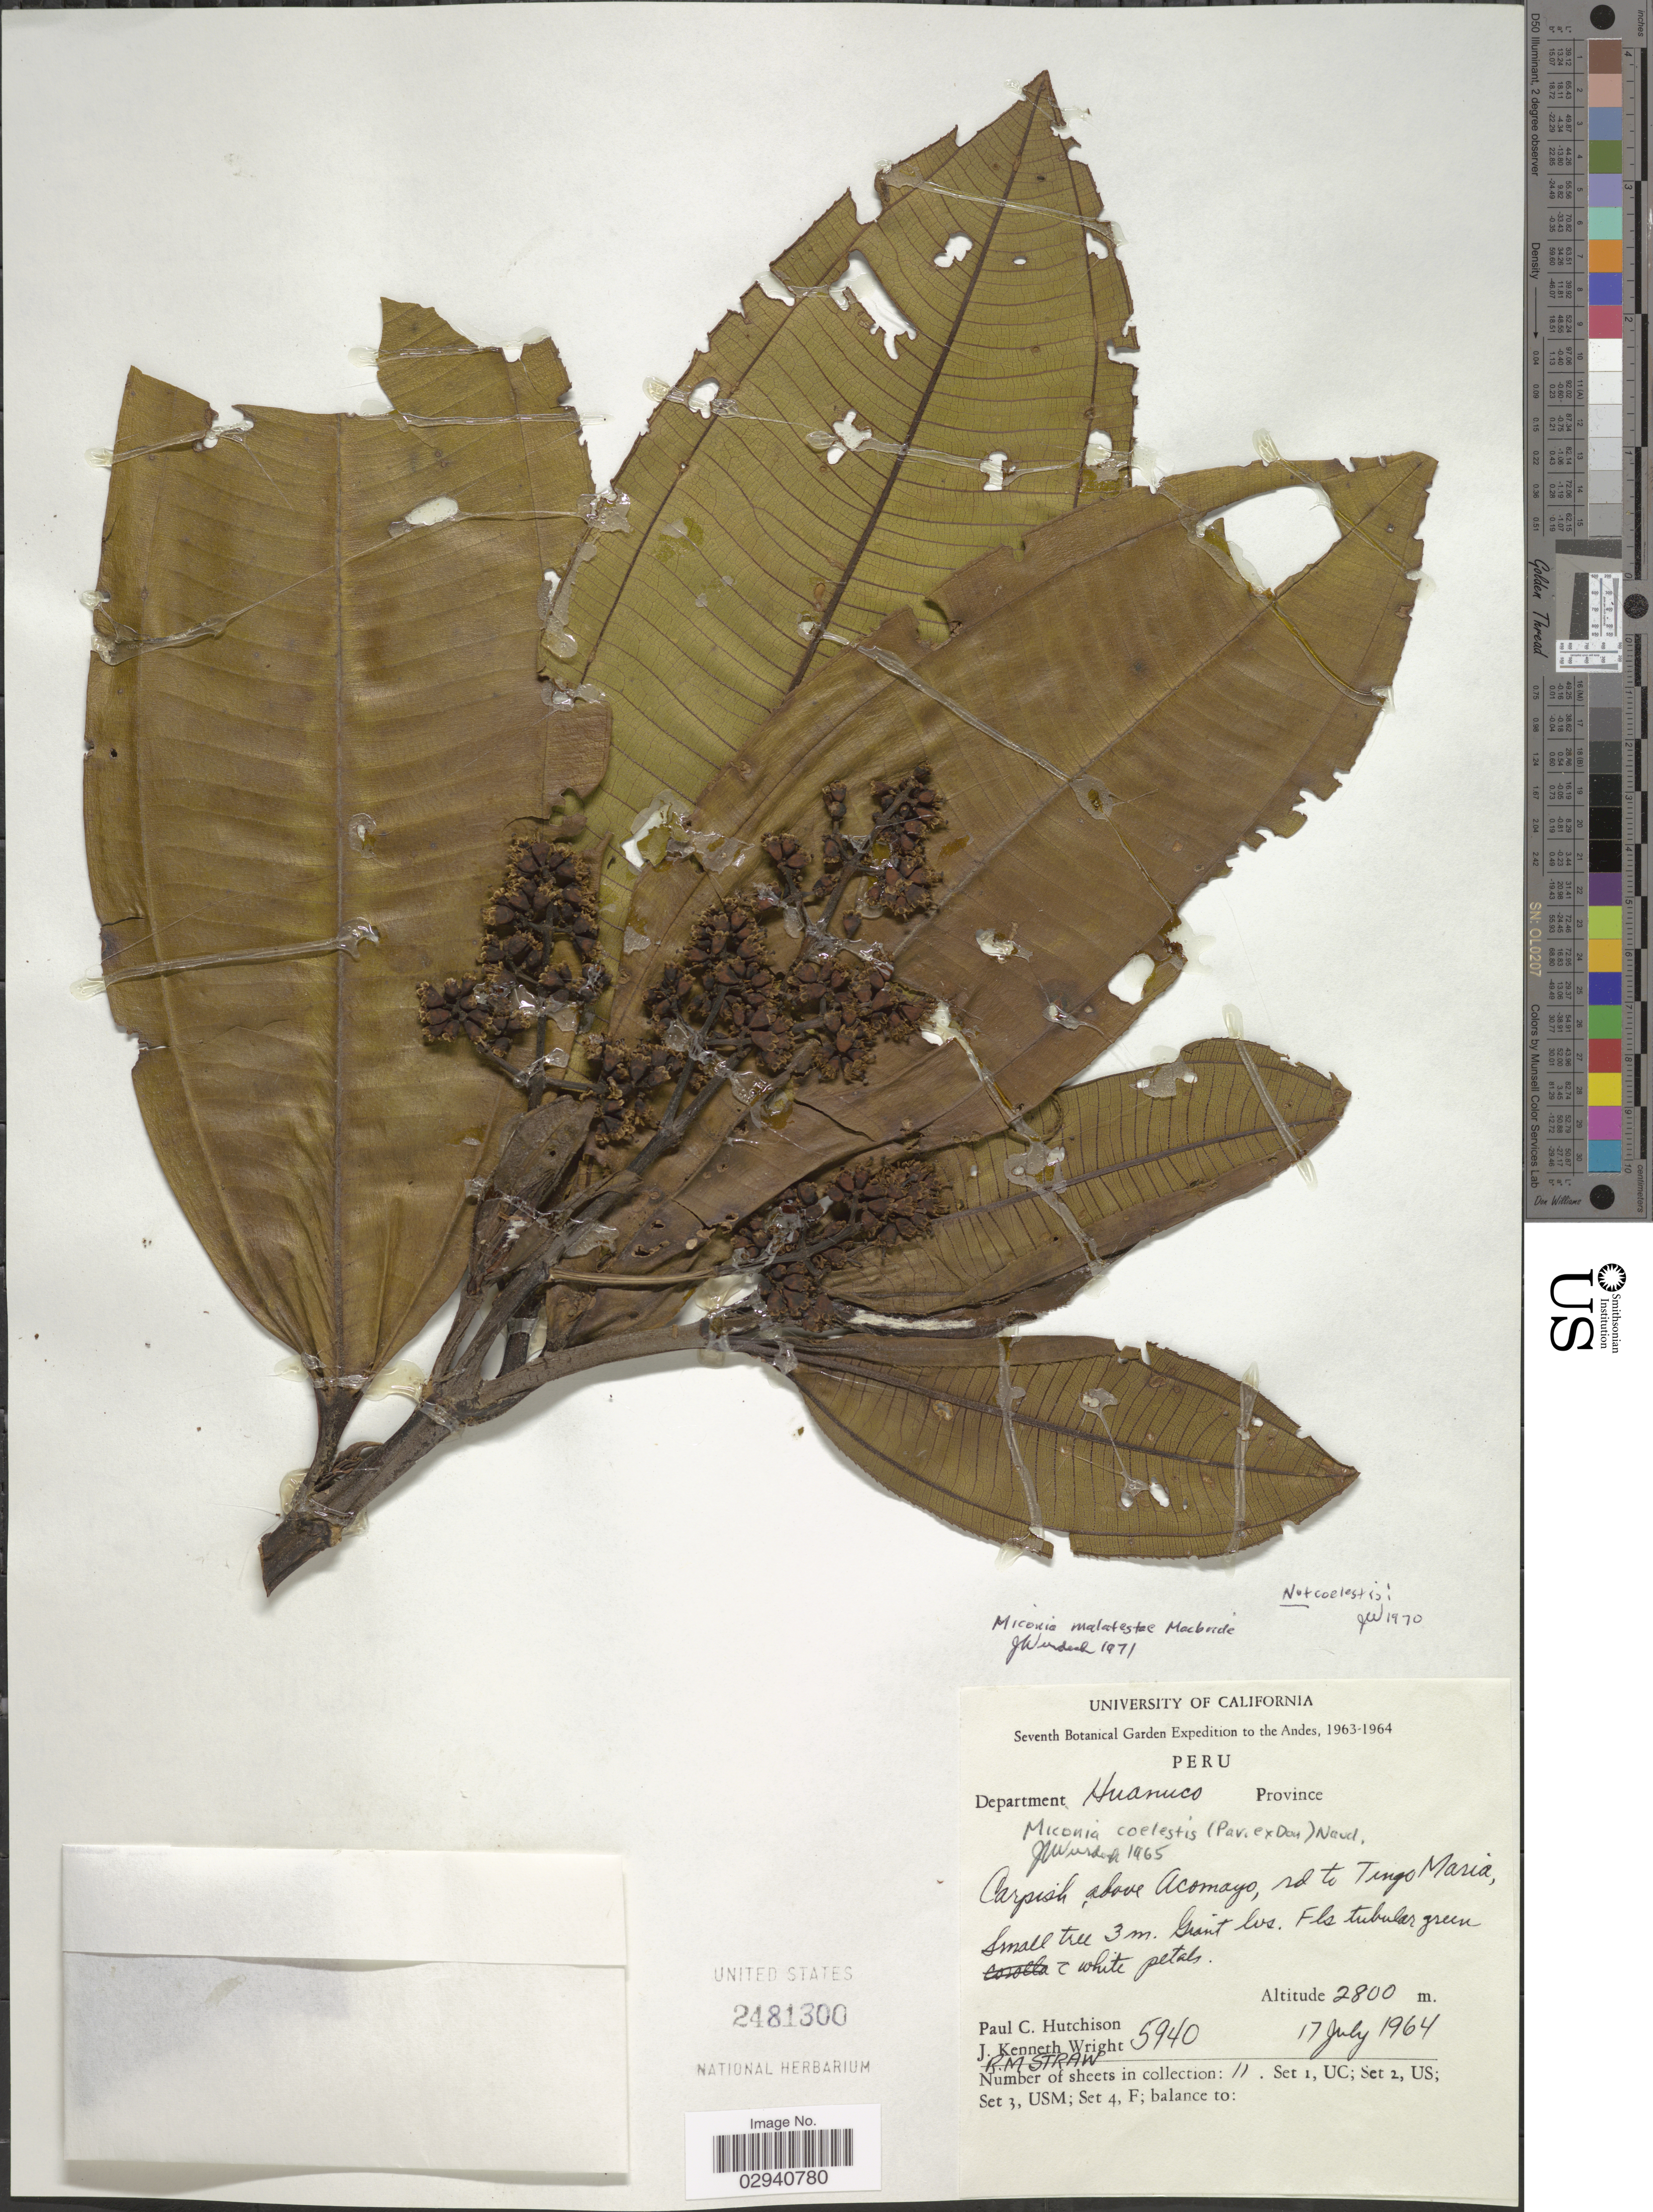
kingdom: Plantae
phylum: Tracheophyta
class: Magnoliopsida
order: Myrtales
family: Melastomataceae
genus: Miconia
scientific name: Miconia malatestae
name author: J.F. Macbr.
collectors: P. C. Hutchison, J. K. Wright & R. M. Straw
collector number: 5940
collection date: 1964-07-17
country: Peru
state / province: Huánuco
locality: Andes. Department Huanuco. Carpish, above Acomayo, rd to Tingo Maria.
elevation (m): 2800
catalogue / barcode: US 2481300